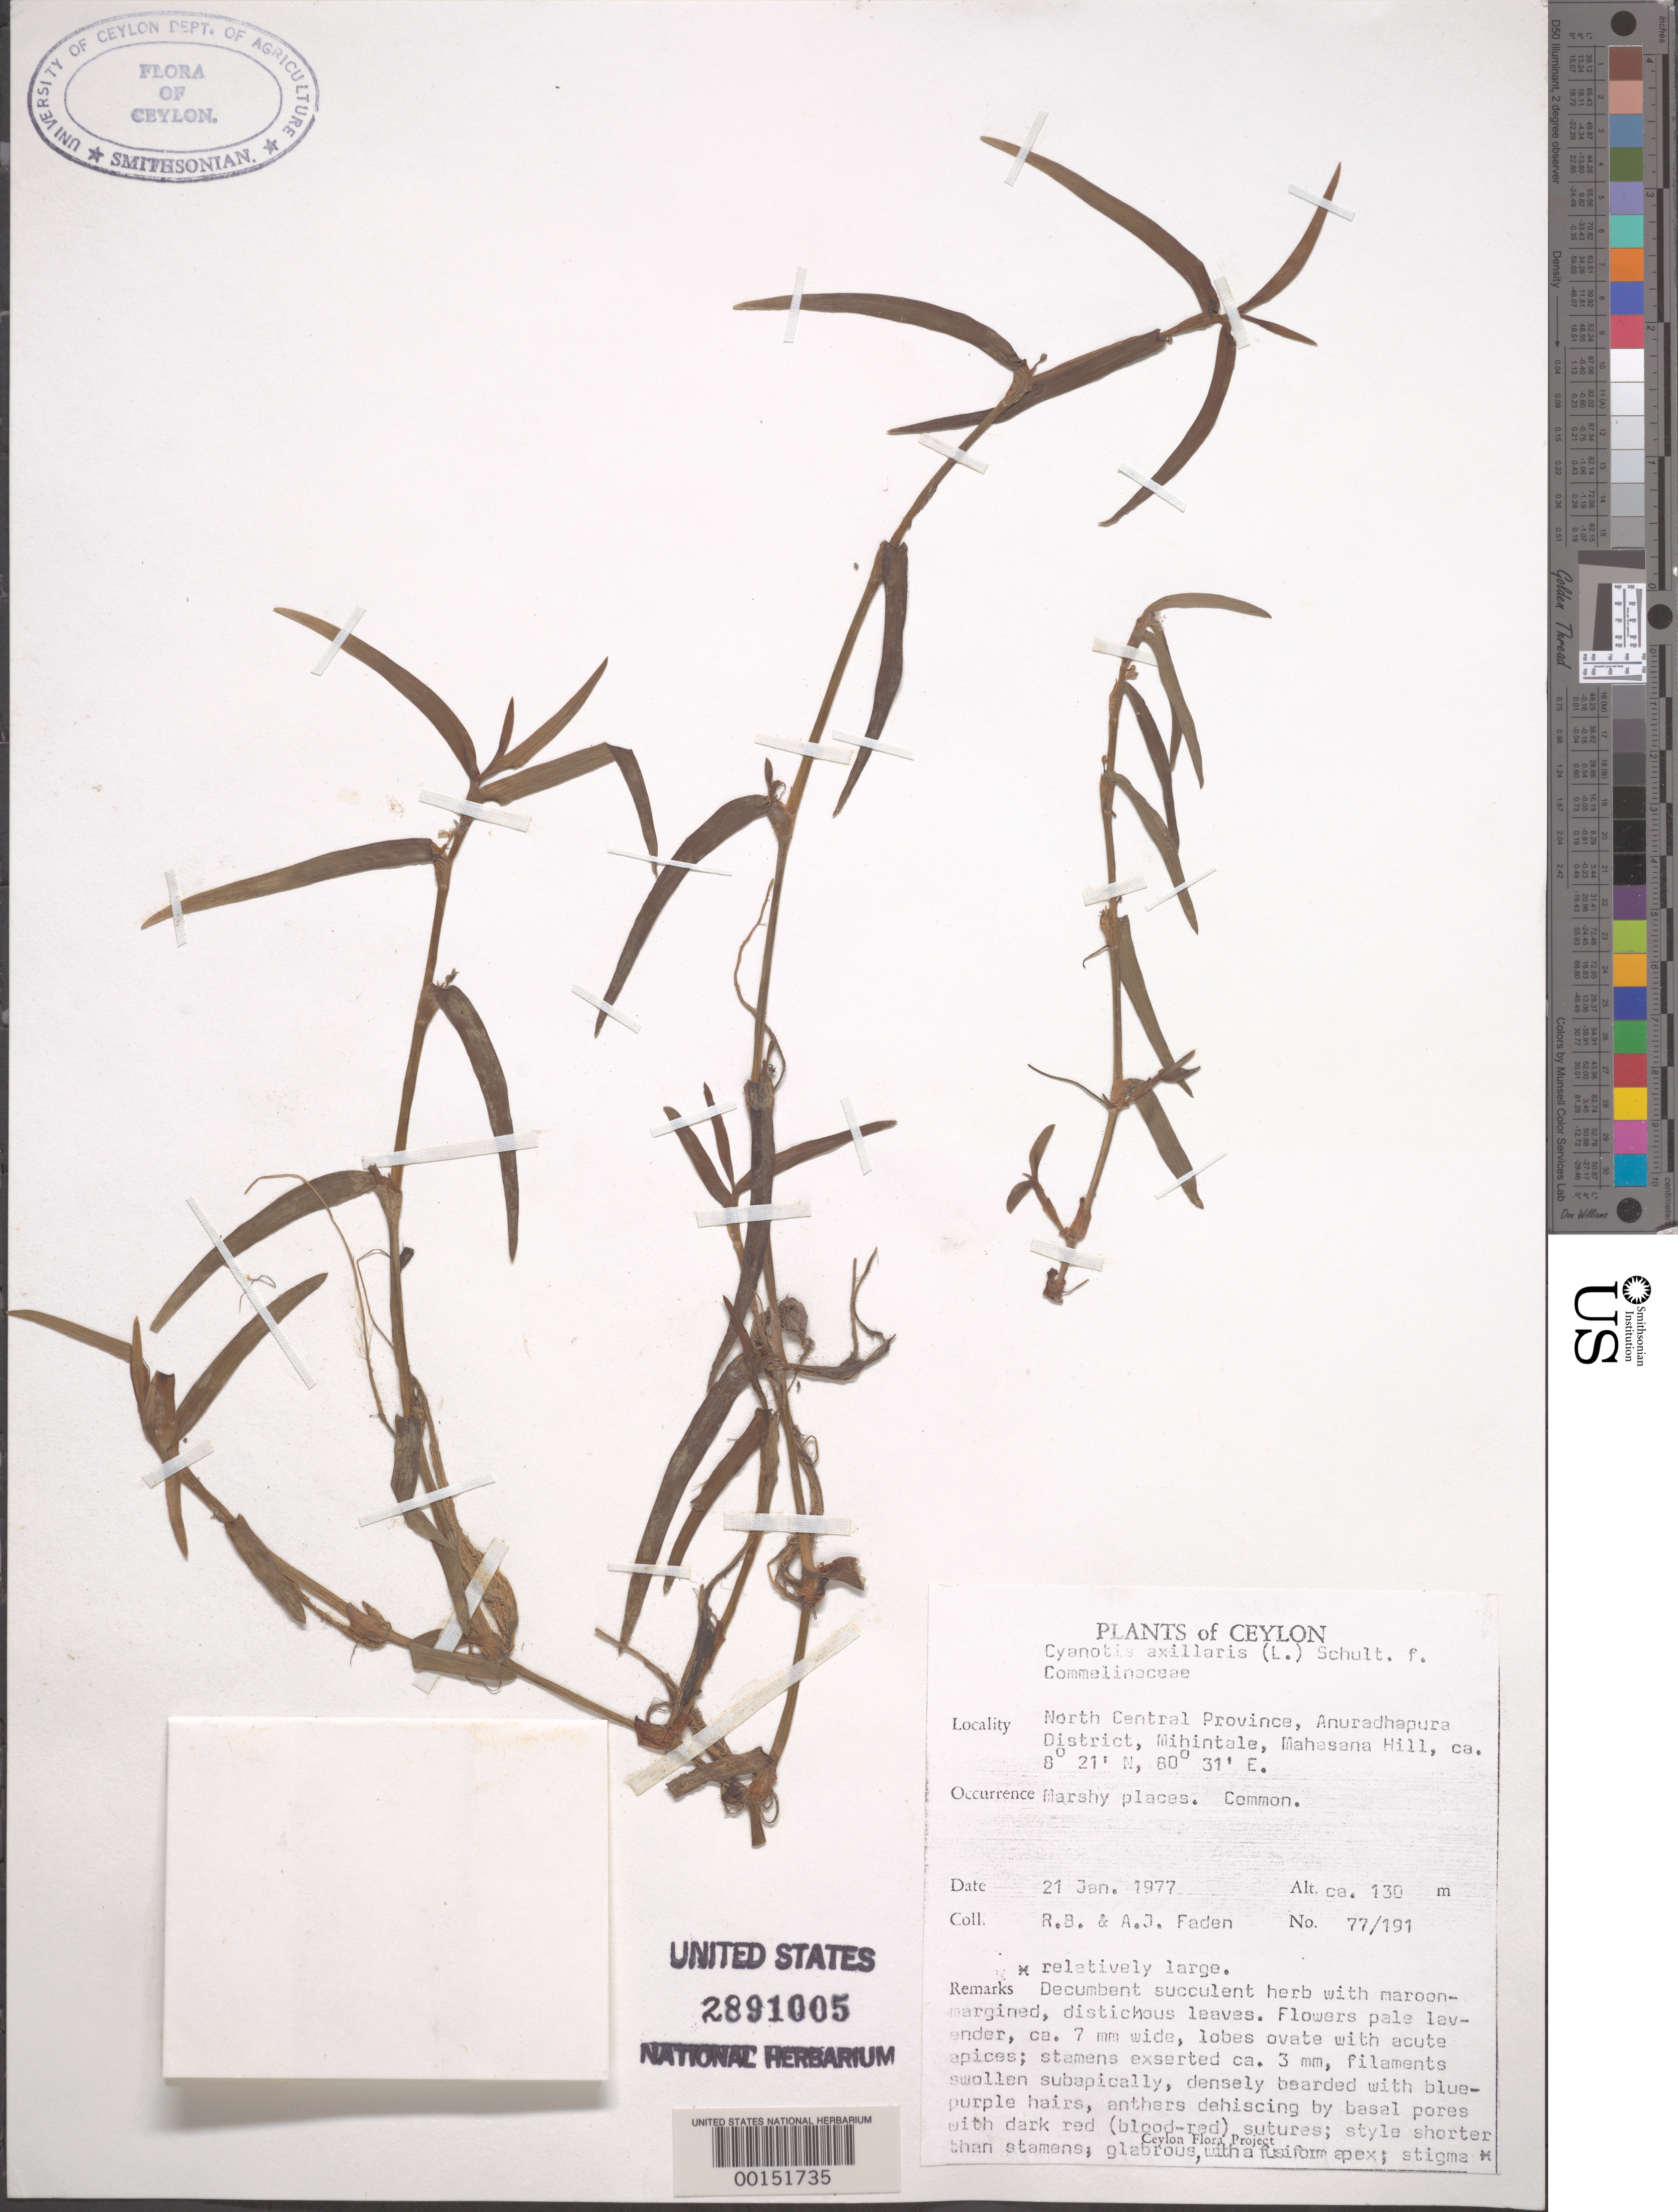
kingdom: Plantae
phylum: Tracheophyta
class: Liliopsida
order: Commelinales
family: Commelinaceae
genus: Cyanotis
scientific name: Cyanotis axillaris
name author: (L.) D. Don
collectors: R. B. Faden & A. J. Faden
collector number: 77/191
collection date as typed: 21 Jan 1977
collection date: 1977-01-21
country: Sri Lanka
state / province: North Central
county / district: Anuradhapura Dist.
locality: Mihintale, mahasana hill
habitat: Marshy areas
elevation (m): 130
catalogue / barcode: US 2891005